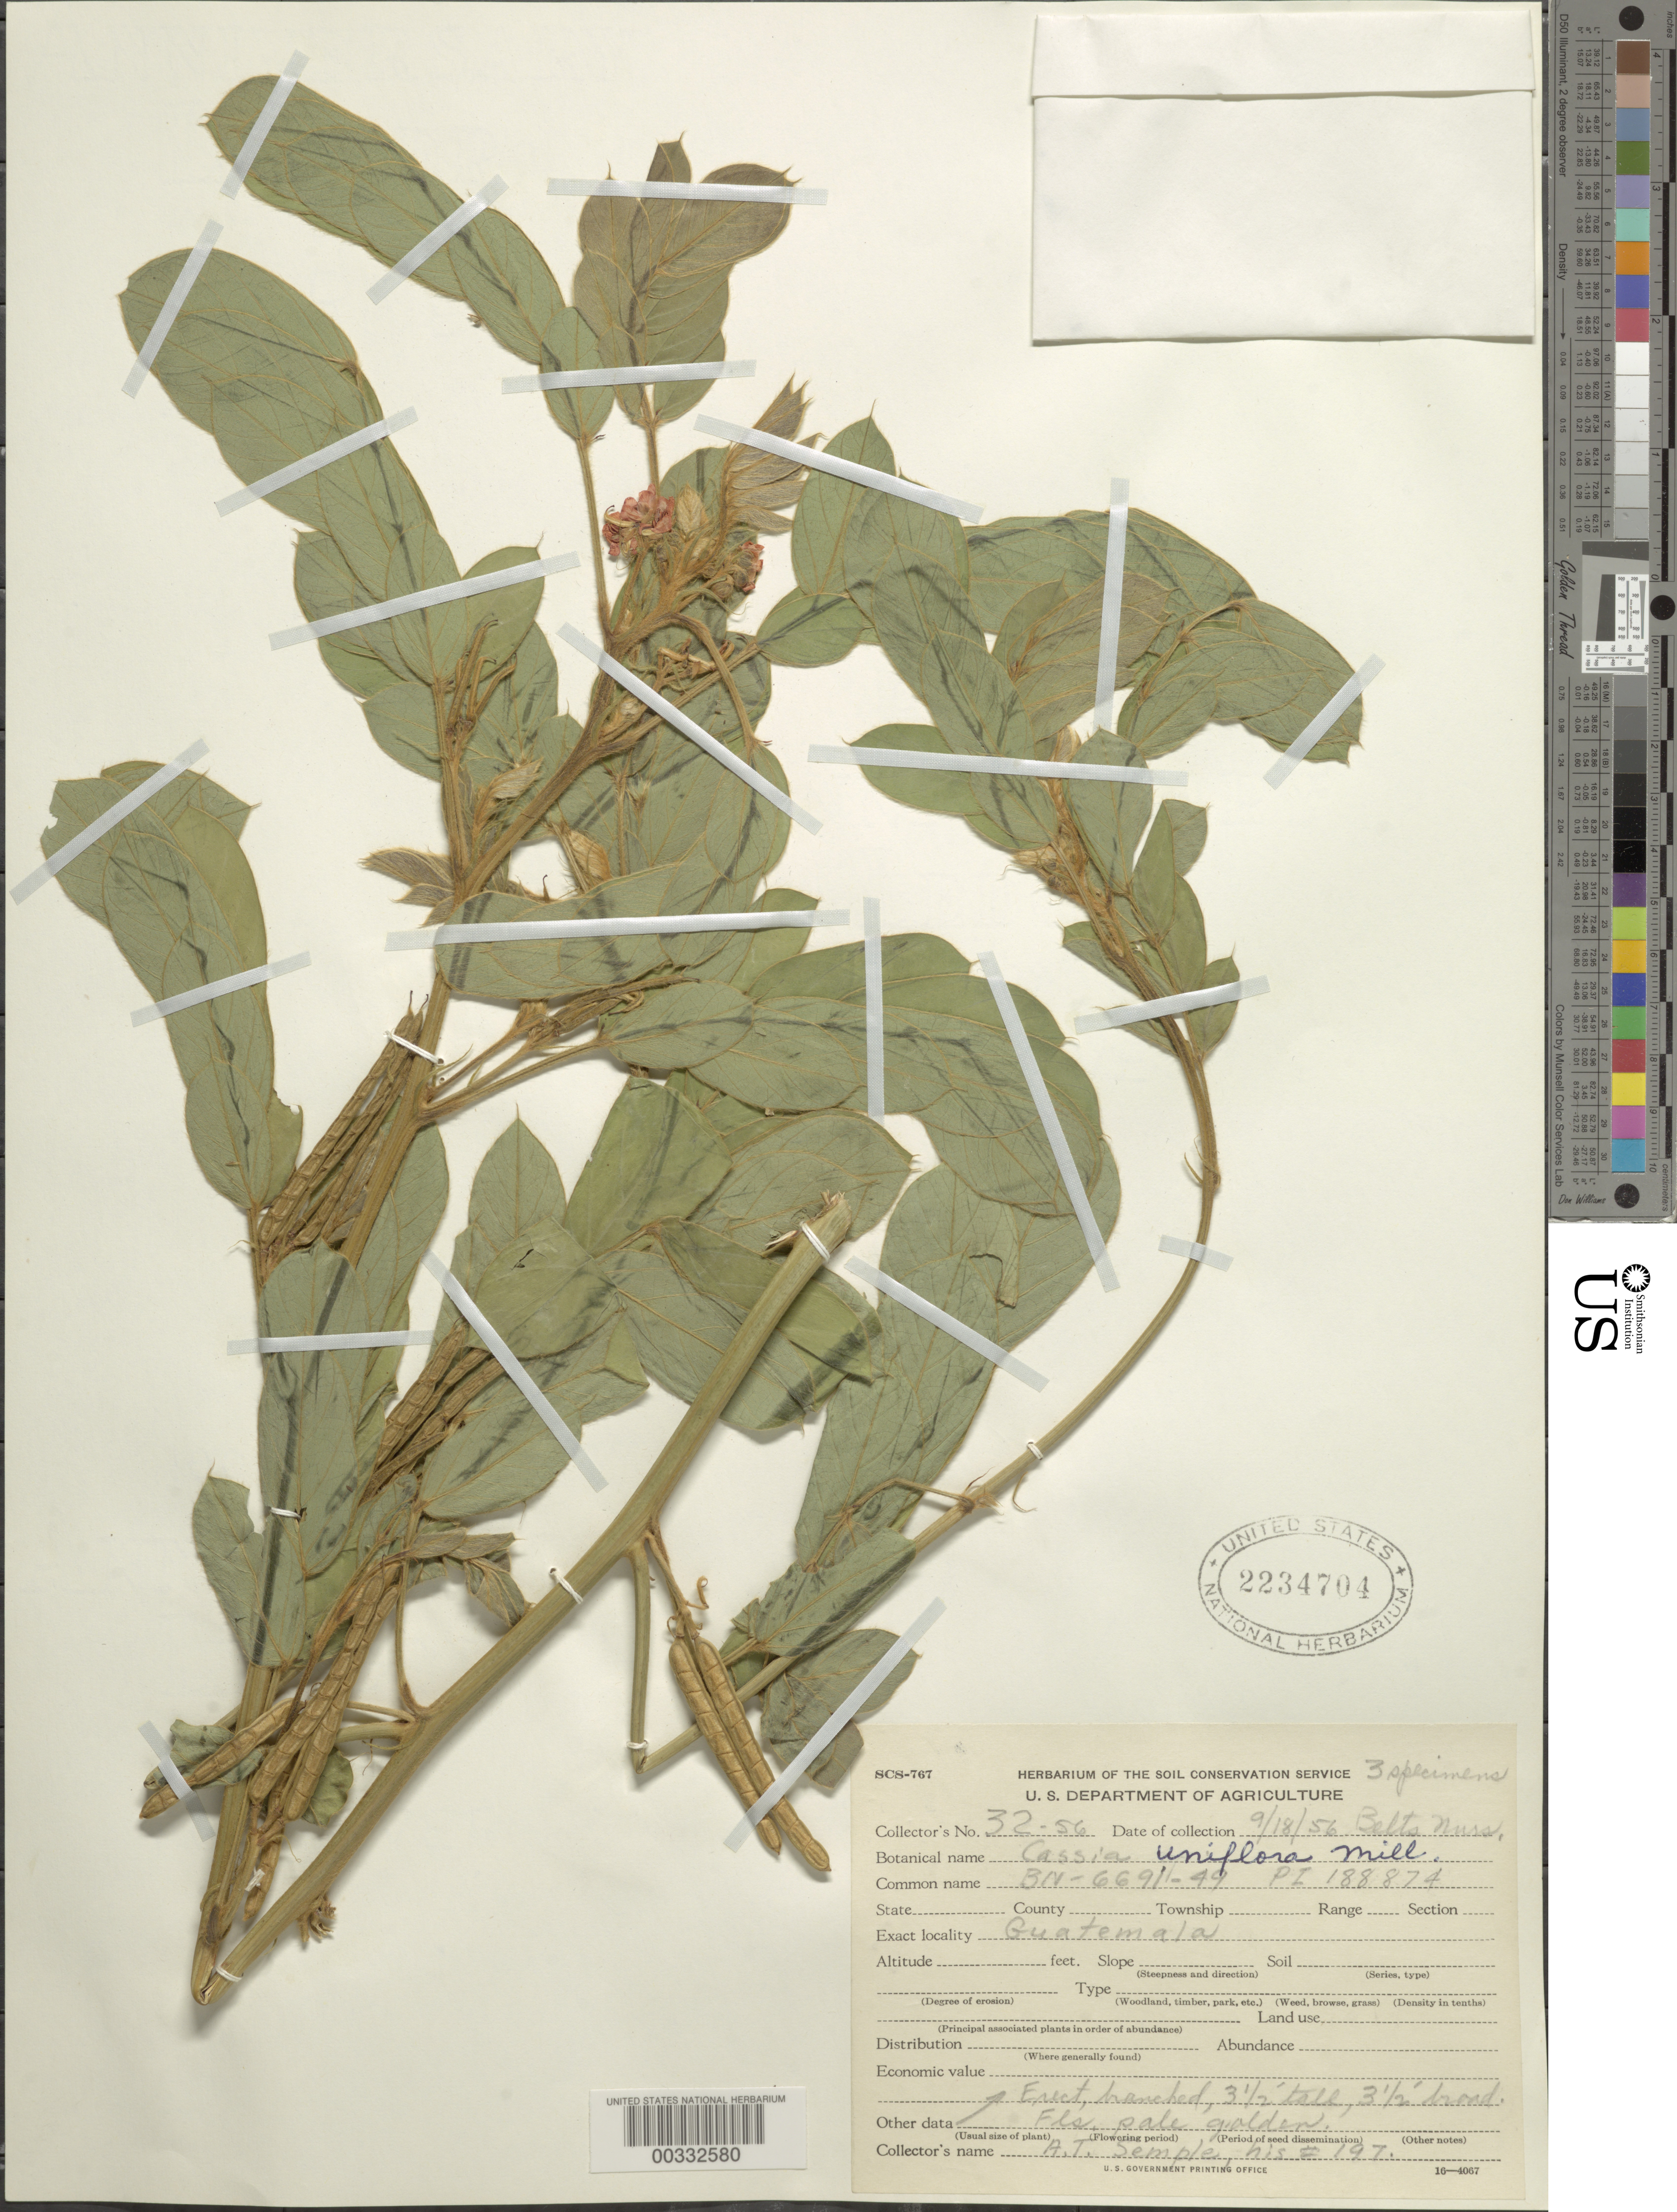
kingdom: Plantae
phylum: Tracheophyta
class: Magnoliopsida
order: Fabales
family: Fabaceae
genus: Senna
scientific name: Senna uniflora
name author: (Mill.) H.S. Irwin & Barneby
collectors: A. Semple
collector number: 32-56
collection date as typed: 18 Sep 1956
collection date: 1956-09-18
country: Guatemala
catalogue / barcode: US 2234704